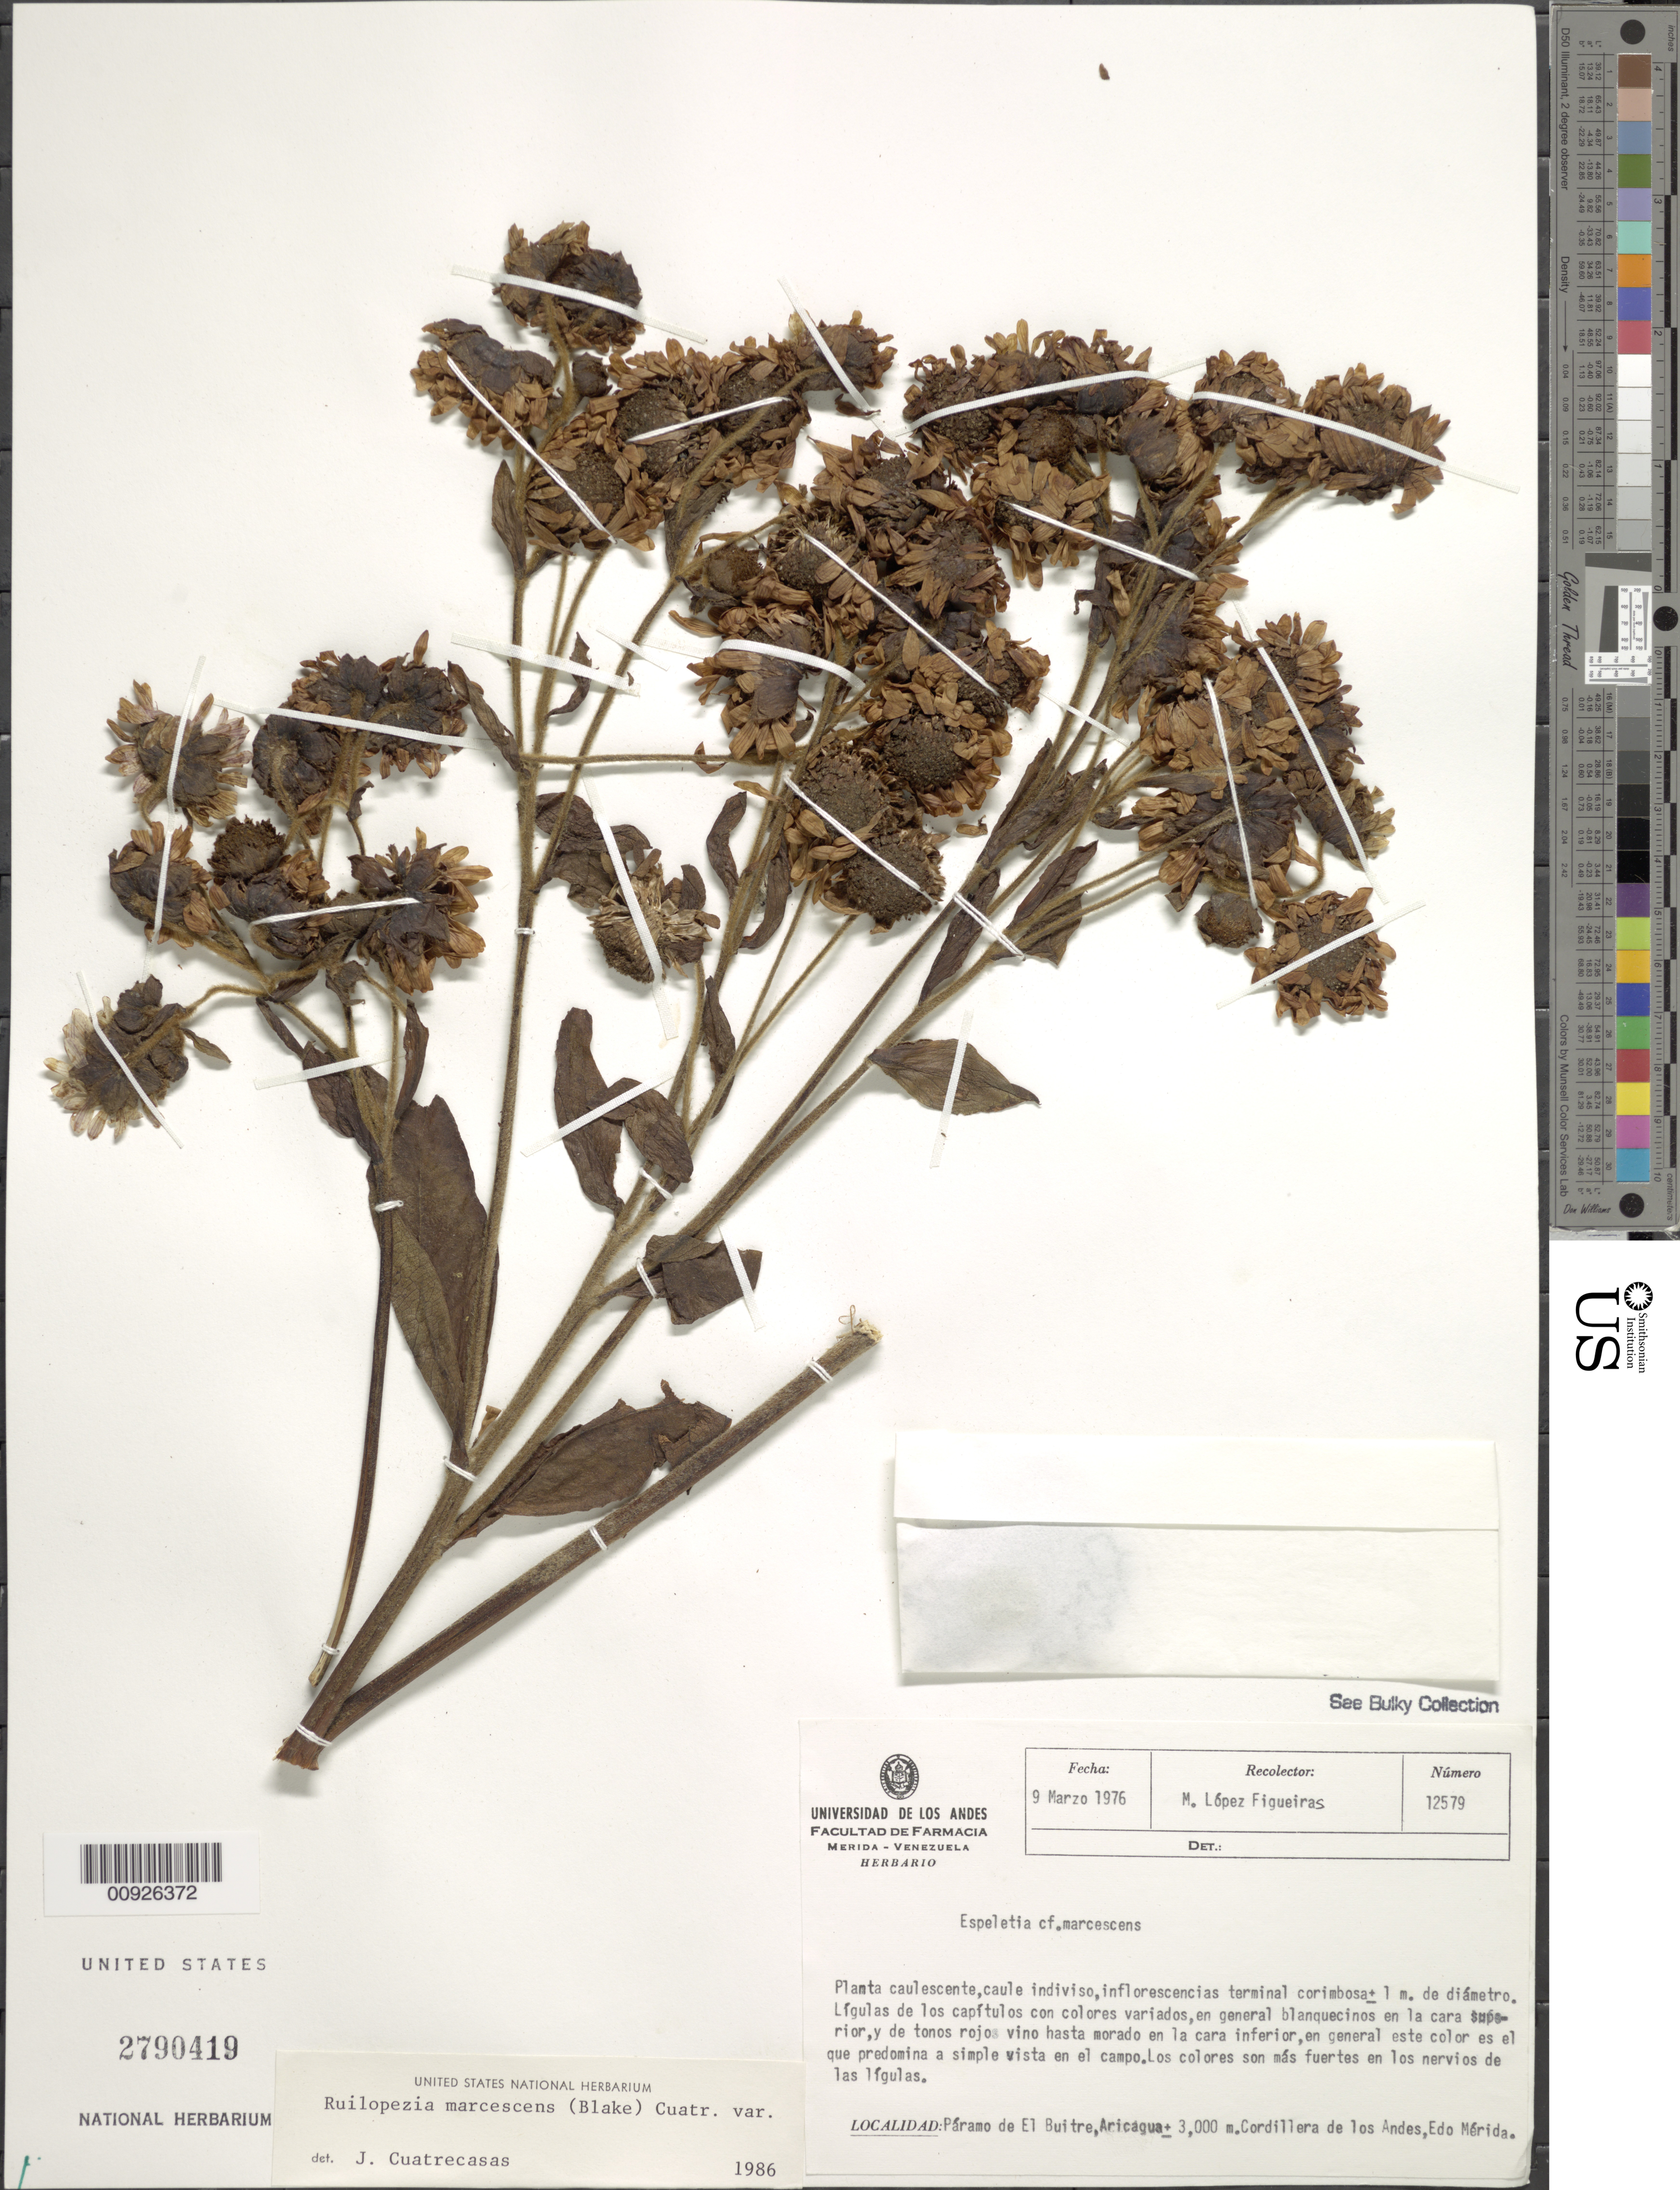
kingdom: Plantae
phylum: Tracheophyta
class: Magnoliopsida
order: Asterales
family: Asteraceae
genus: Ruilopezia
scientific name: Ruilopezia marcescens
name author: (S.F. Blake) Cuatrec.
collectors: M. López Figueiras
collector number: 12579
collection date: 1976-03-09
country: Venezuela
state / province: Mérida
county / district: Aricagua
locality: P. del Buitre. Aricagua, Cordillera de los Andes.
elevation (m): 3000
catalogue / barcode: US 2790419